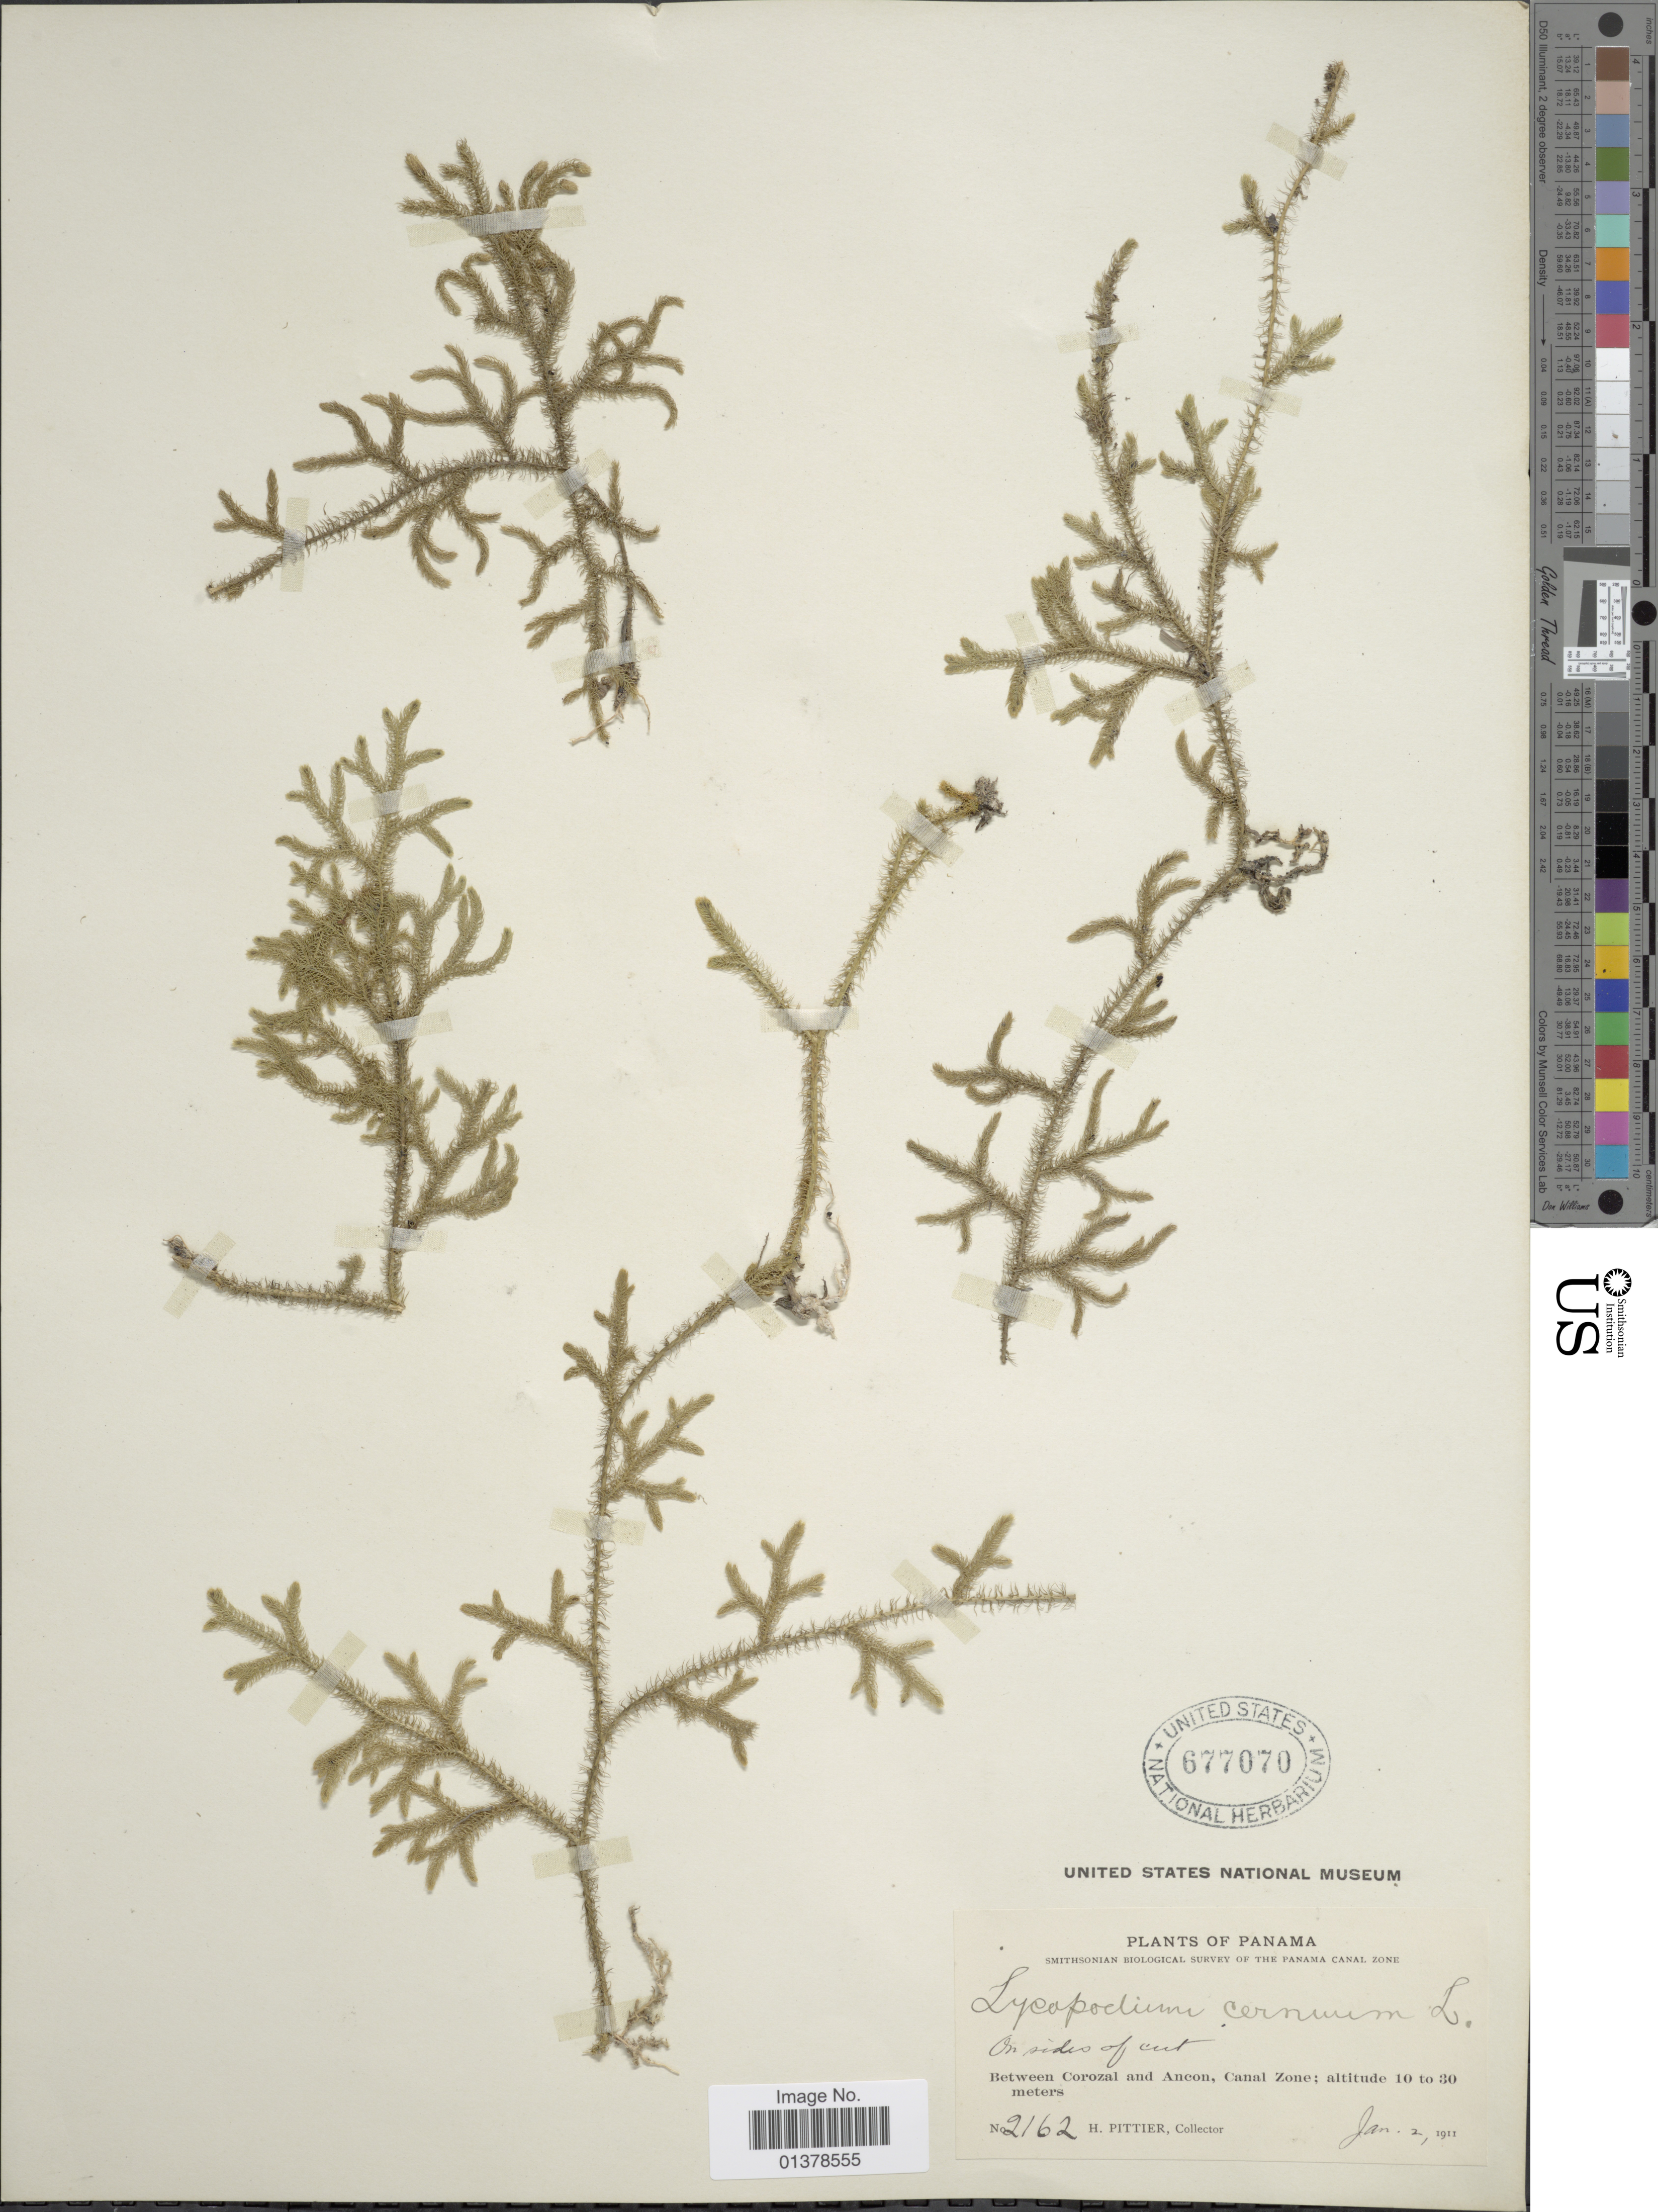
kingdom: Plantae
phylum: Tracheophyta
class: Lycopodiopsida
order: Lycopodiales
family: Lycopodiaceae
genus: Palhinhaea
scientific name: Palhinhaea cernua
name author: (L.) Vasc. & Franco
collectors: H. F. Pittier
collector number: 2162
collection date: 1911-01-02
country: Panama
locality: Between Corozal and Ancon, Canal Zone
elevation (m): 10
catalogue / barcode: US 677070